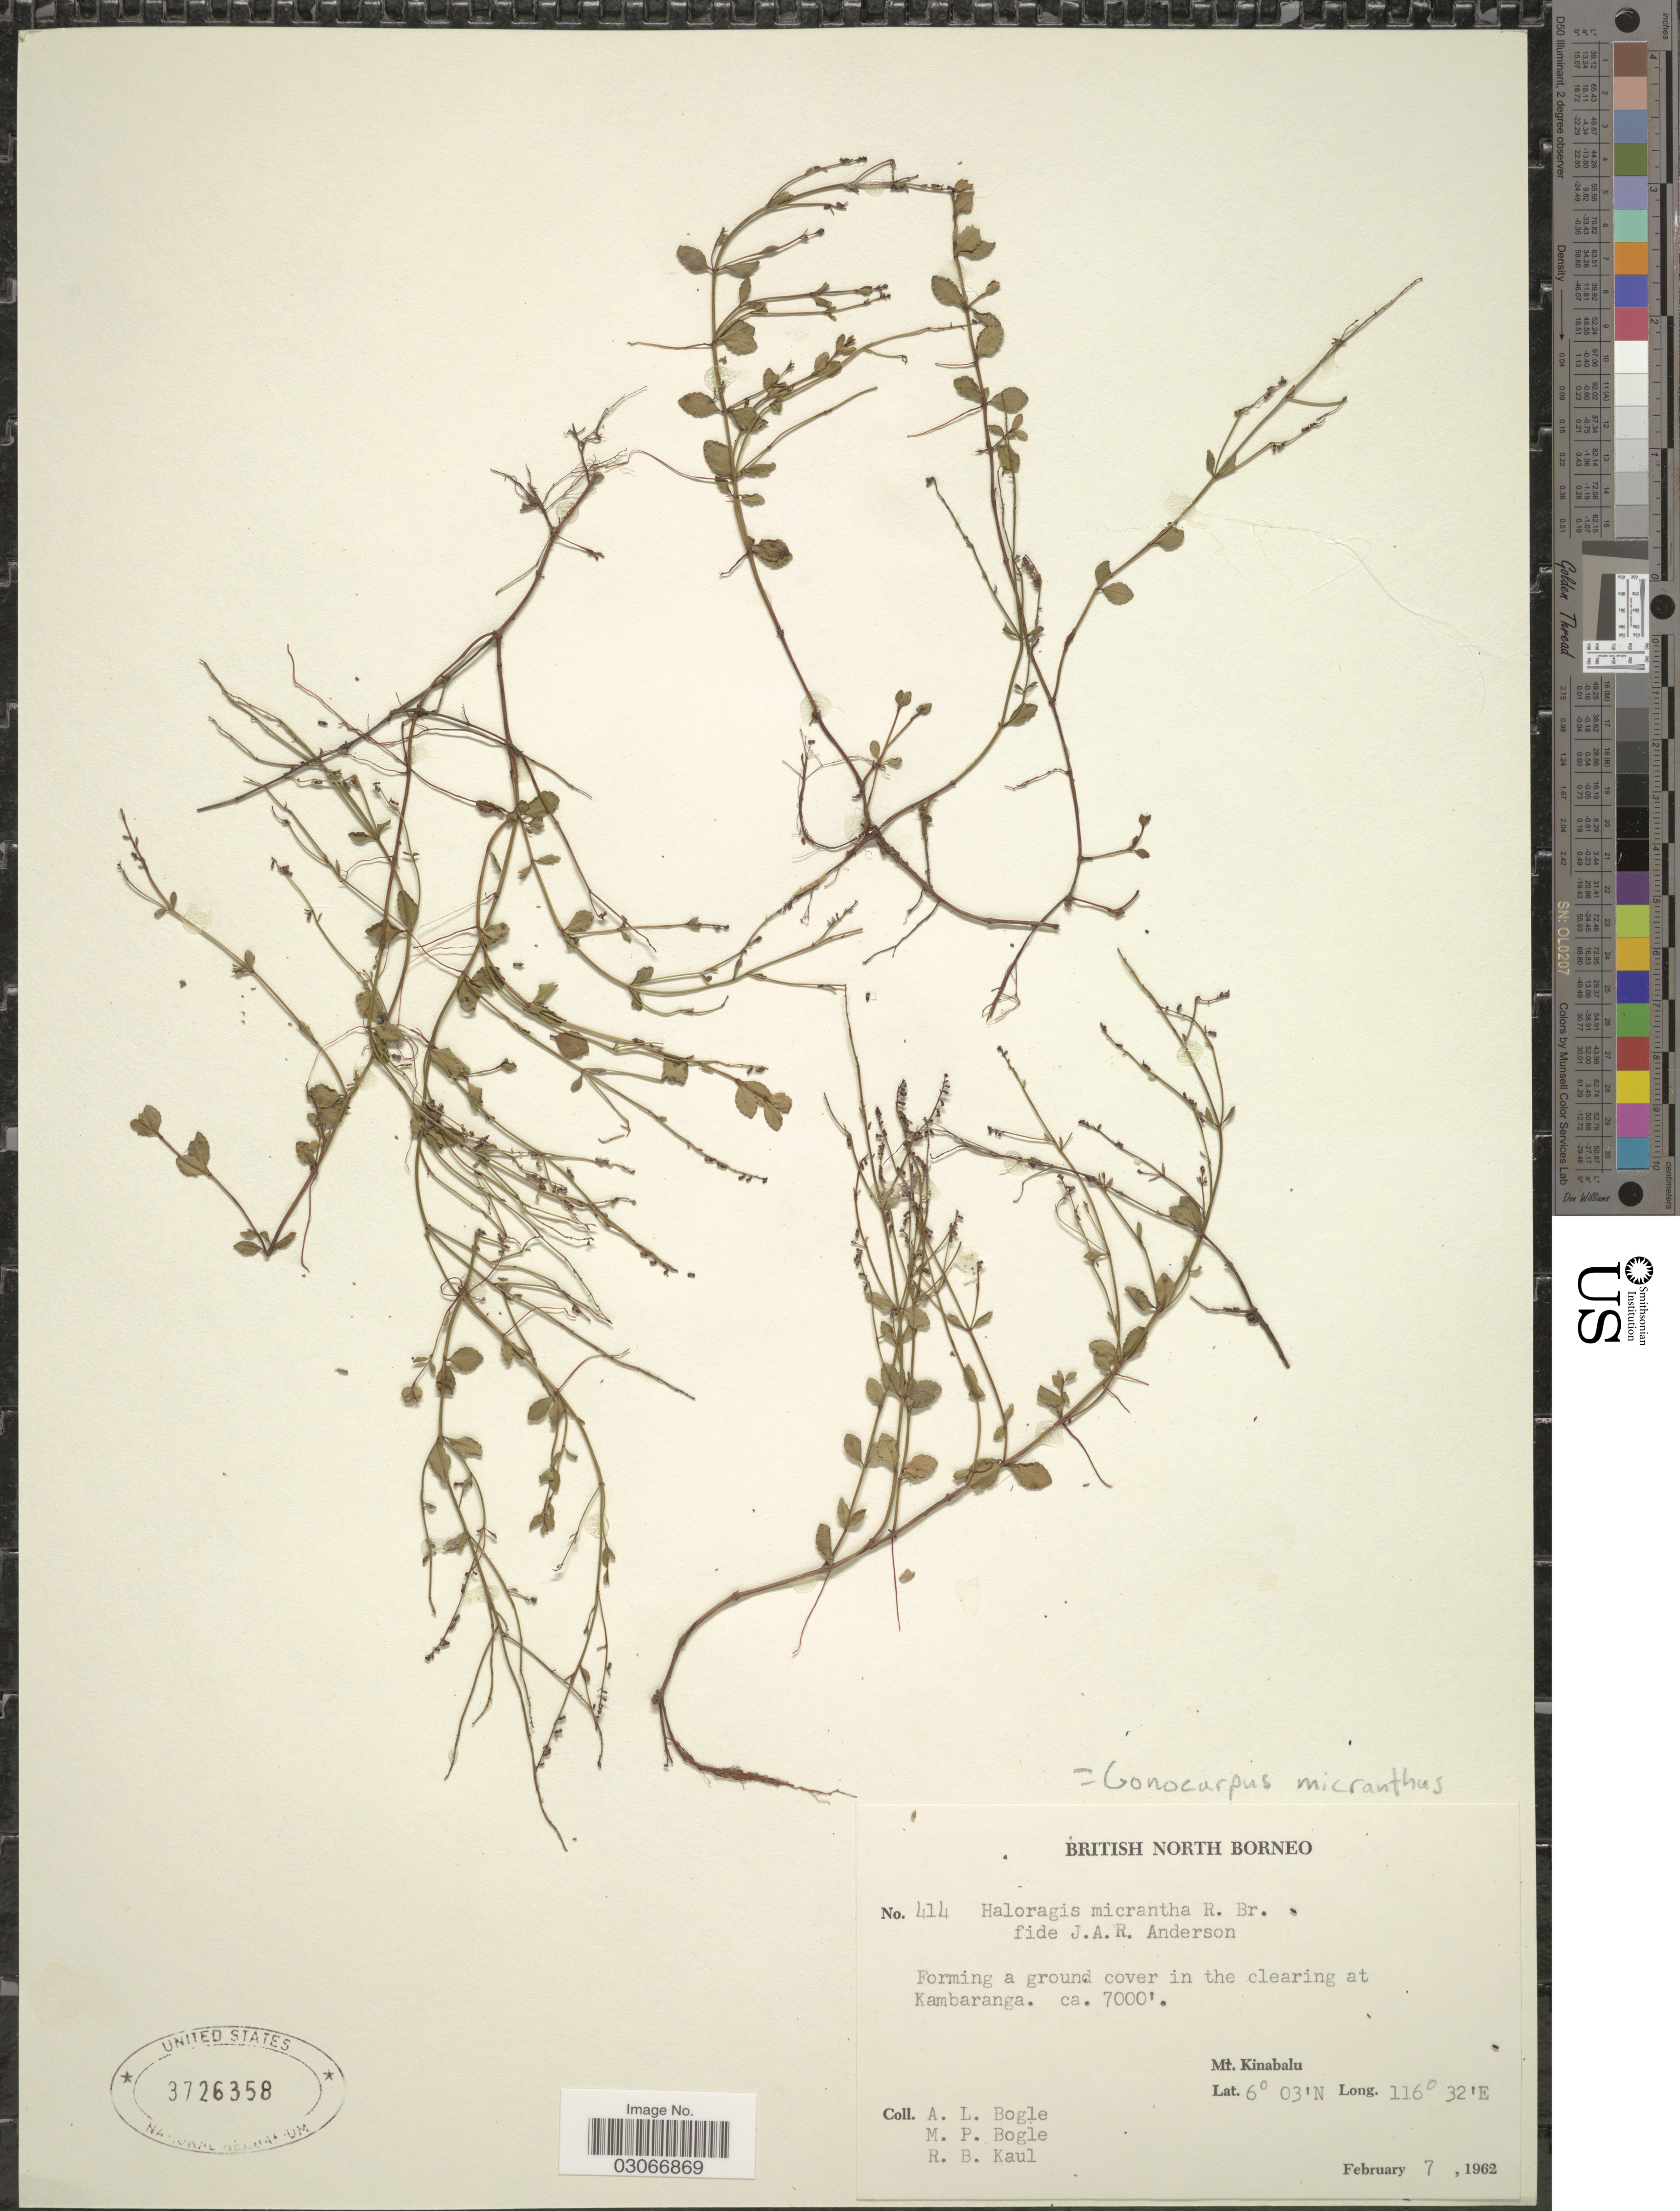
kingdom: Plantae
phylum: Tracheophyta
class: Magnoliopsida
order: Saxifragales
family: Haloragaceae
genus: Gonocarpus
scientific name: Gonocarpus micranthus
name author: Thunb.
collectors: Bogle, A.L., M. Bogle & R. Kaul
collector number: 414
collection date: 1962-02-07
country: Malaysia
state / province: Sabah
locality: British North Borneo. Forming a ground cover in the clearing at Kambaranga. Mt. Kinabalu.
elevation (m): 2134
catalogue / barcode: US 3726358